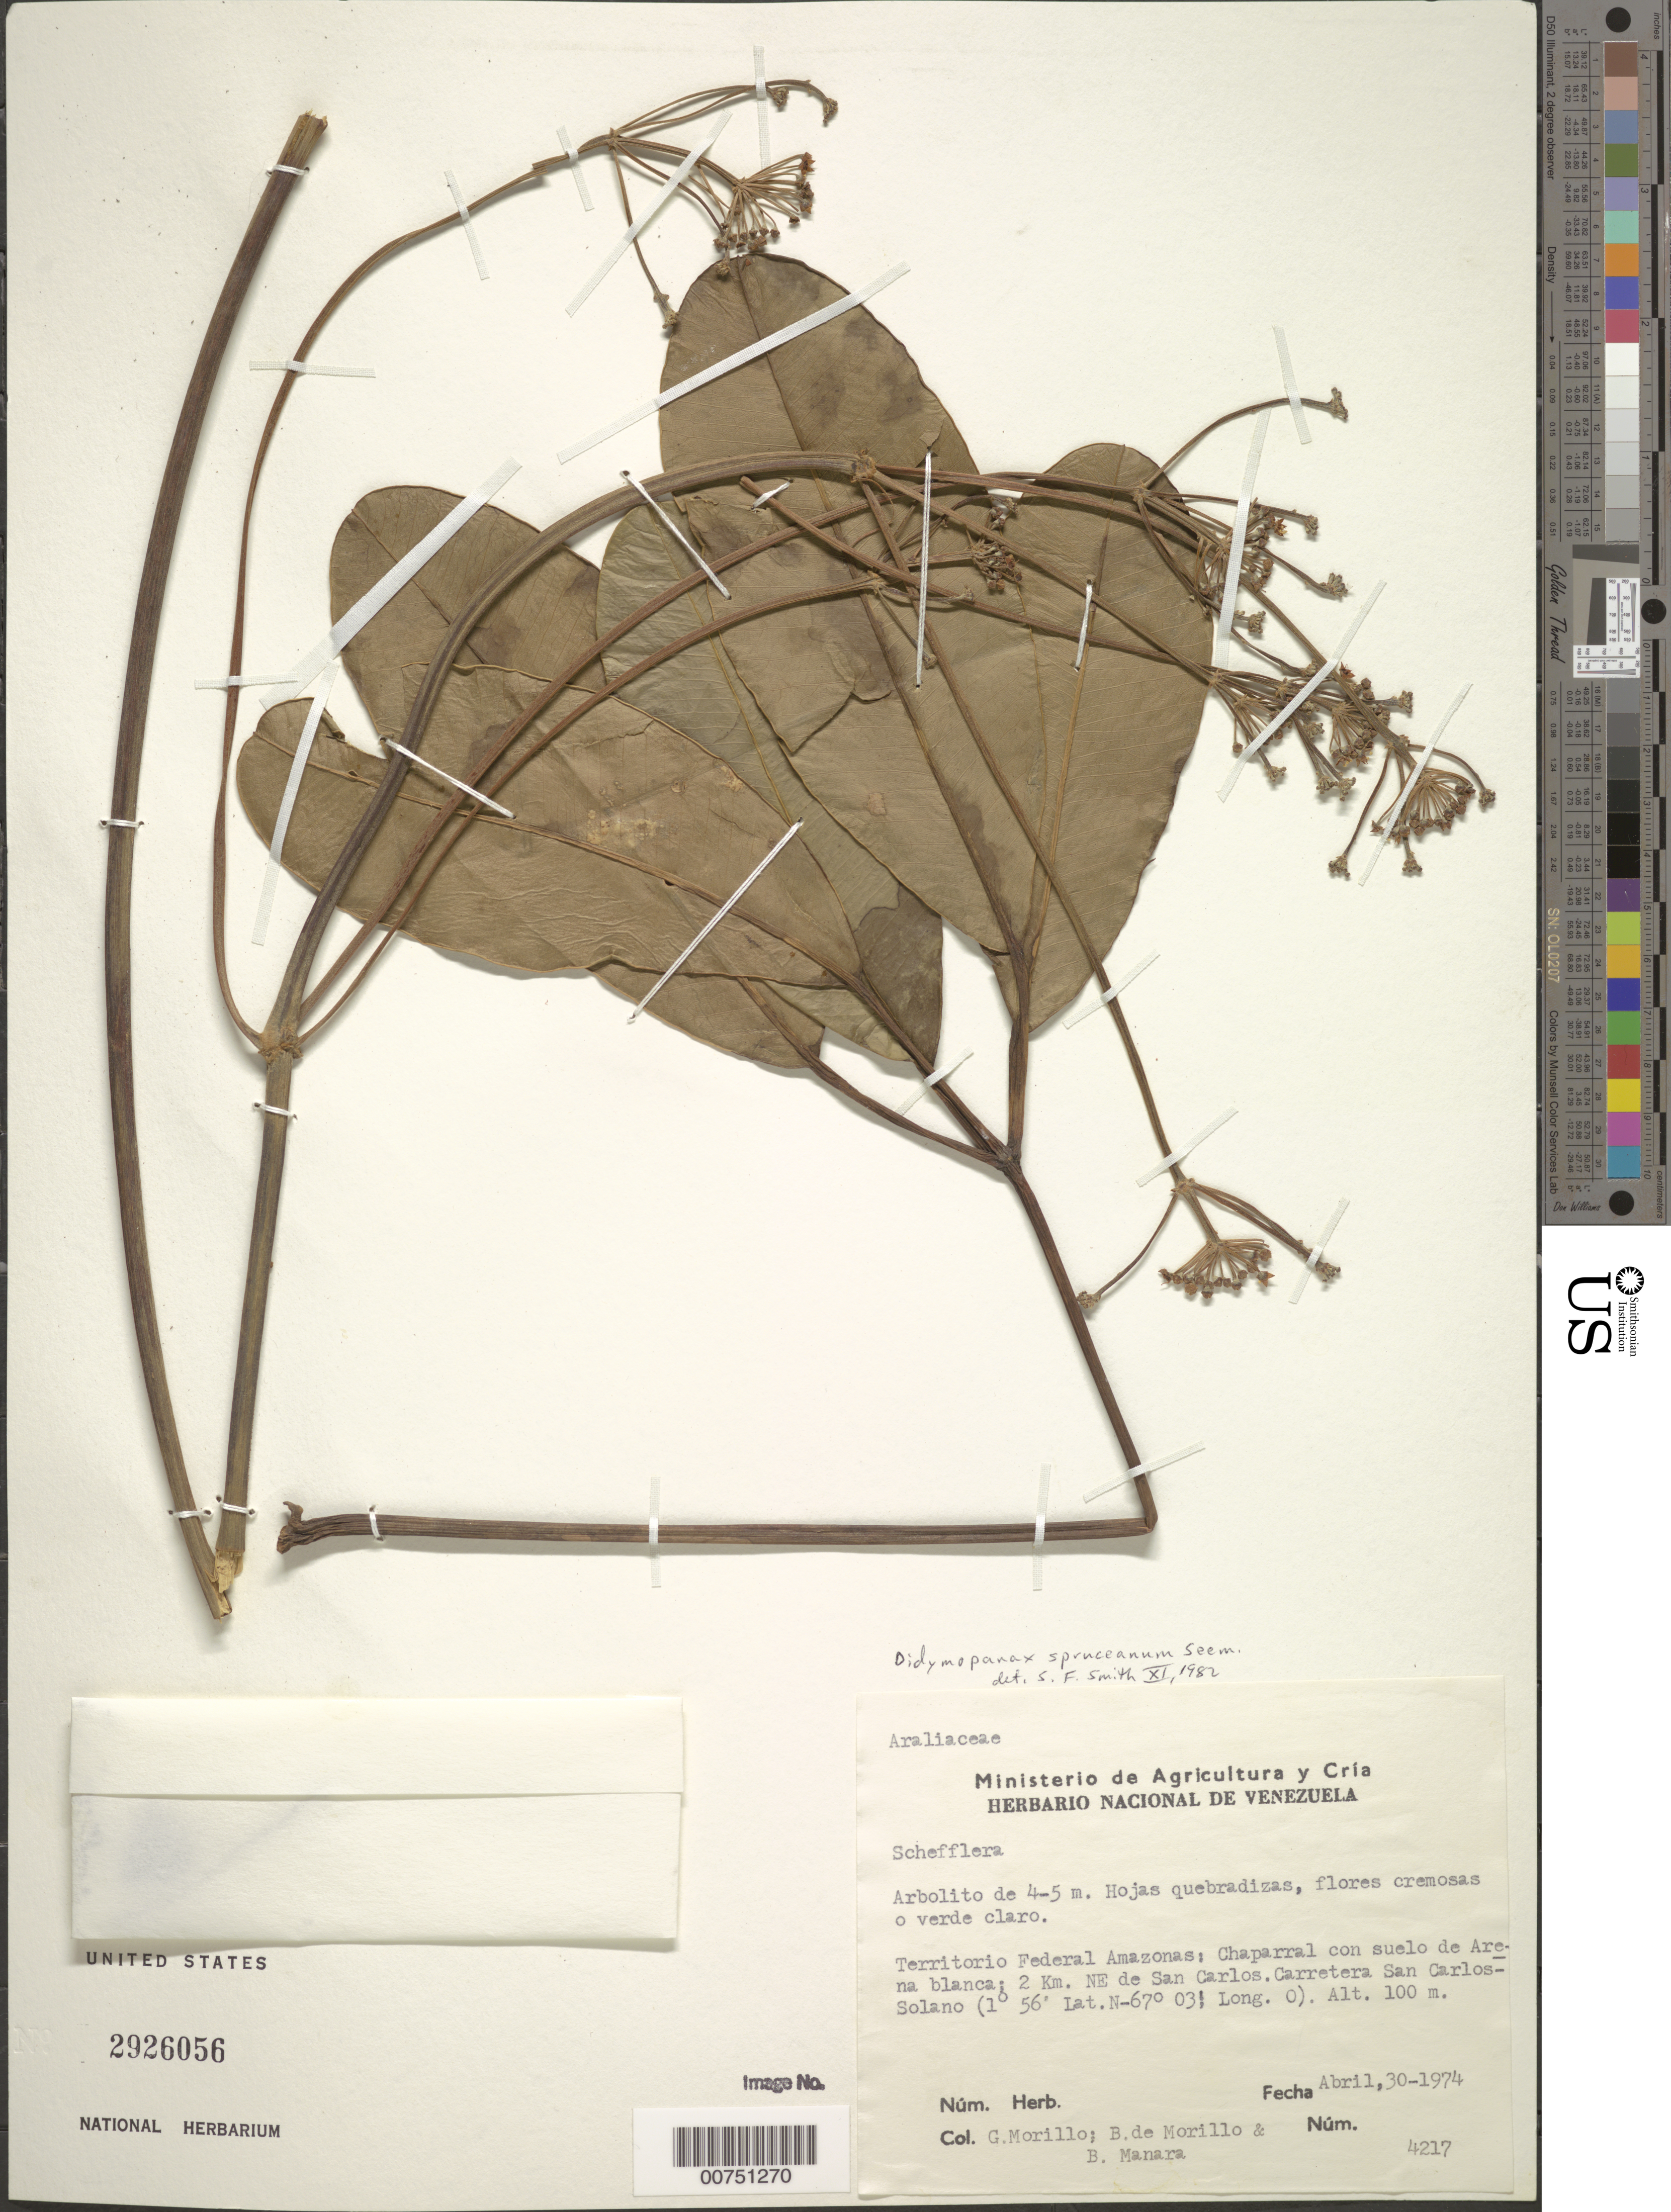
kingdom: Plantae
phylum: Tracheophyta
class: Magnoliopsida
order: Apiales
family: Araliaceae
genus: Schefflera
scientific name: Schefflera spruceana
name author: (Seem.) Maguire et al.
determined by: Smith, Stephen F., (US), NMNH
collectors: G. Morillo, B. Morillo & C. Wood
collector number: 4217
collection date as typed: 30-Apr-74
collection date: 1974-04-30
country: Venezuela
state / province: Amazonas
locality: Carretera San Carlos-Solano, 2 km NE of San Carlos de Río Negro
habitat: Chaparral con suelo de arena blanca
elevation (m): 100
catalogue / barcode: US 2926056